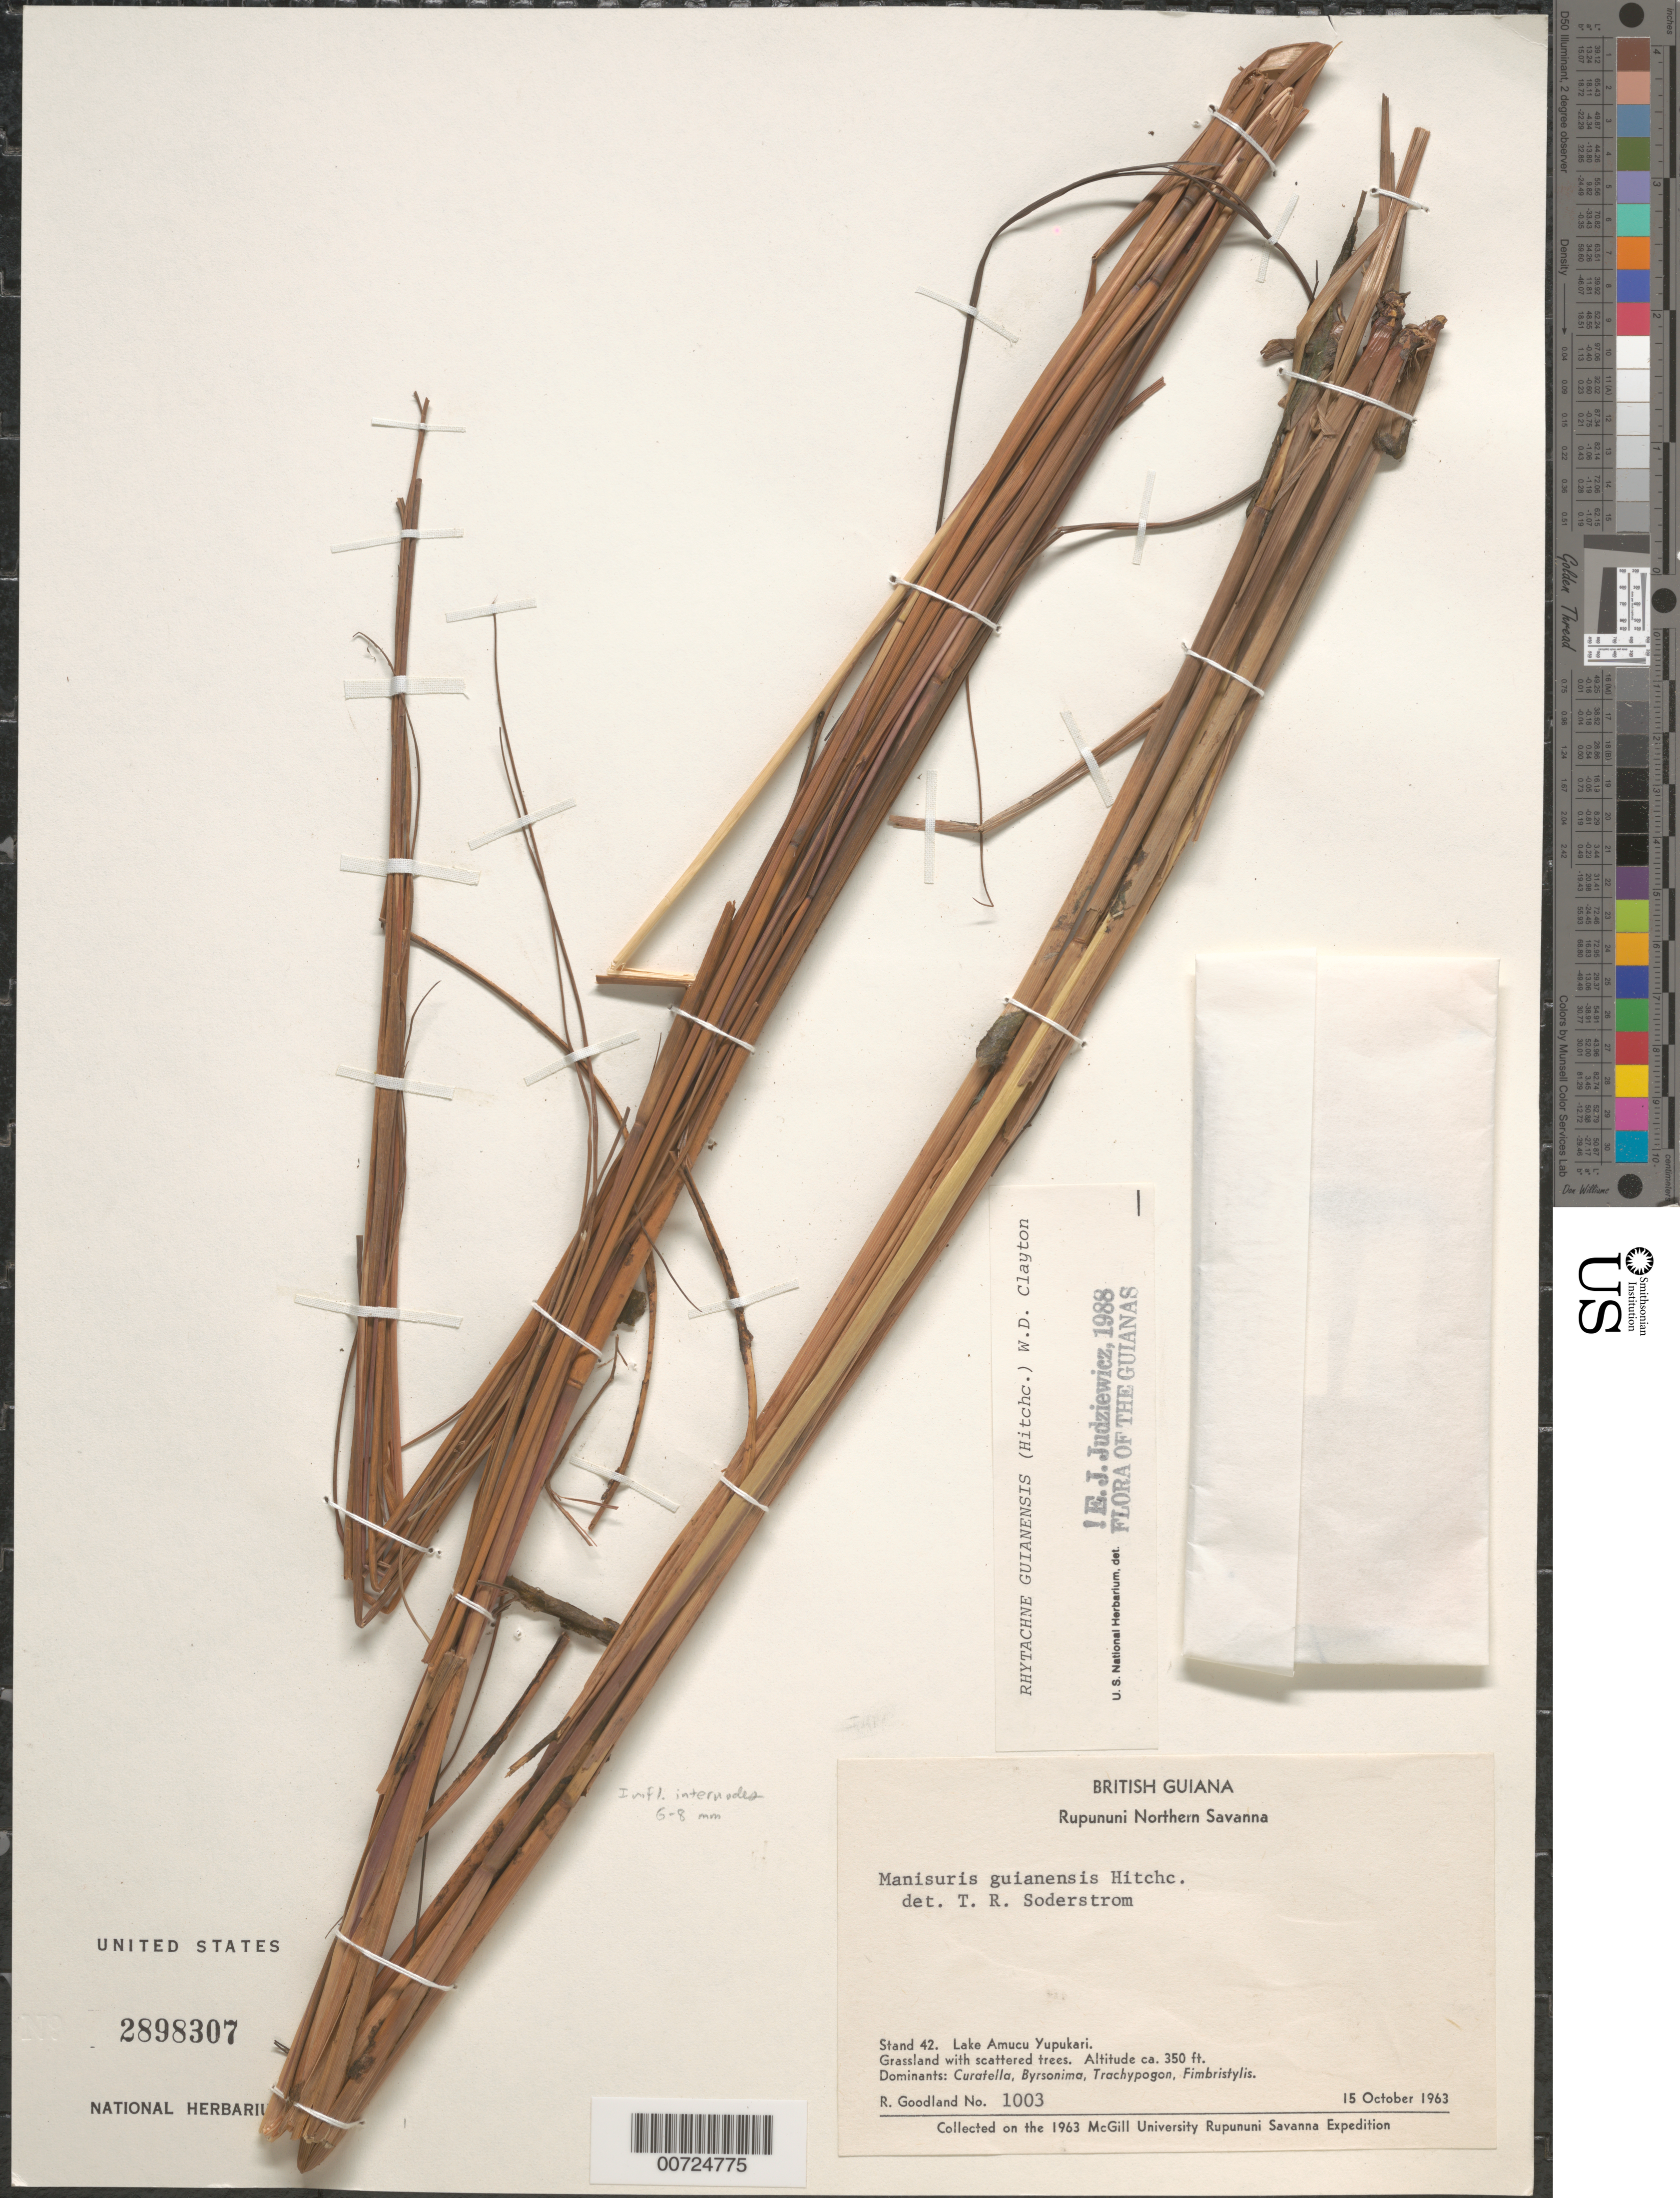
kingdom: Plantae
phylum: Tracheophyta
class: Liliopsida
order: Poales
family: Poaceae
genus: Rhytachne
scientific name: Rhytachne guianensis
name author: (Hitchc.) Clayton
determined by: Judziewicz, E. J.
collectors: R. Goodland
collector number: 1003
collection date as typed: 15-Oct-63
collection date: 1963-10-15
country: Guyana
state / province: U. Takutu-U. Essequibo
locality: Rupununi Northern Savanna, Lake Amucu, Yupukari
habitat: Grassland with scattered trees. Dominants: Curatella, Byrsonima, Trachypogon, Fimbristylis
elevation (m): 107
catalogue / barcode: US 2898307